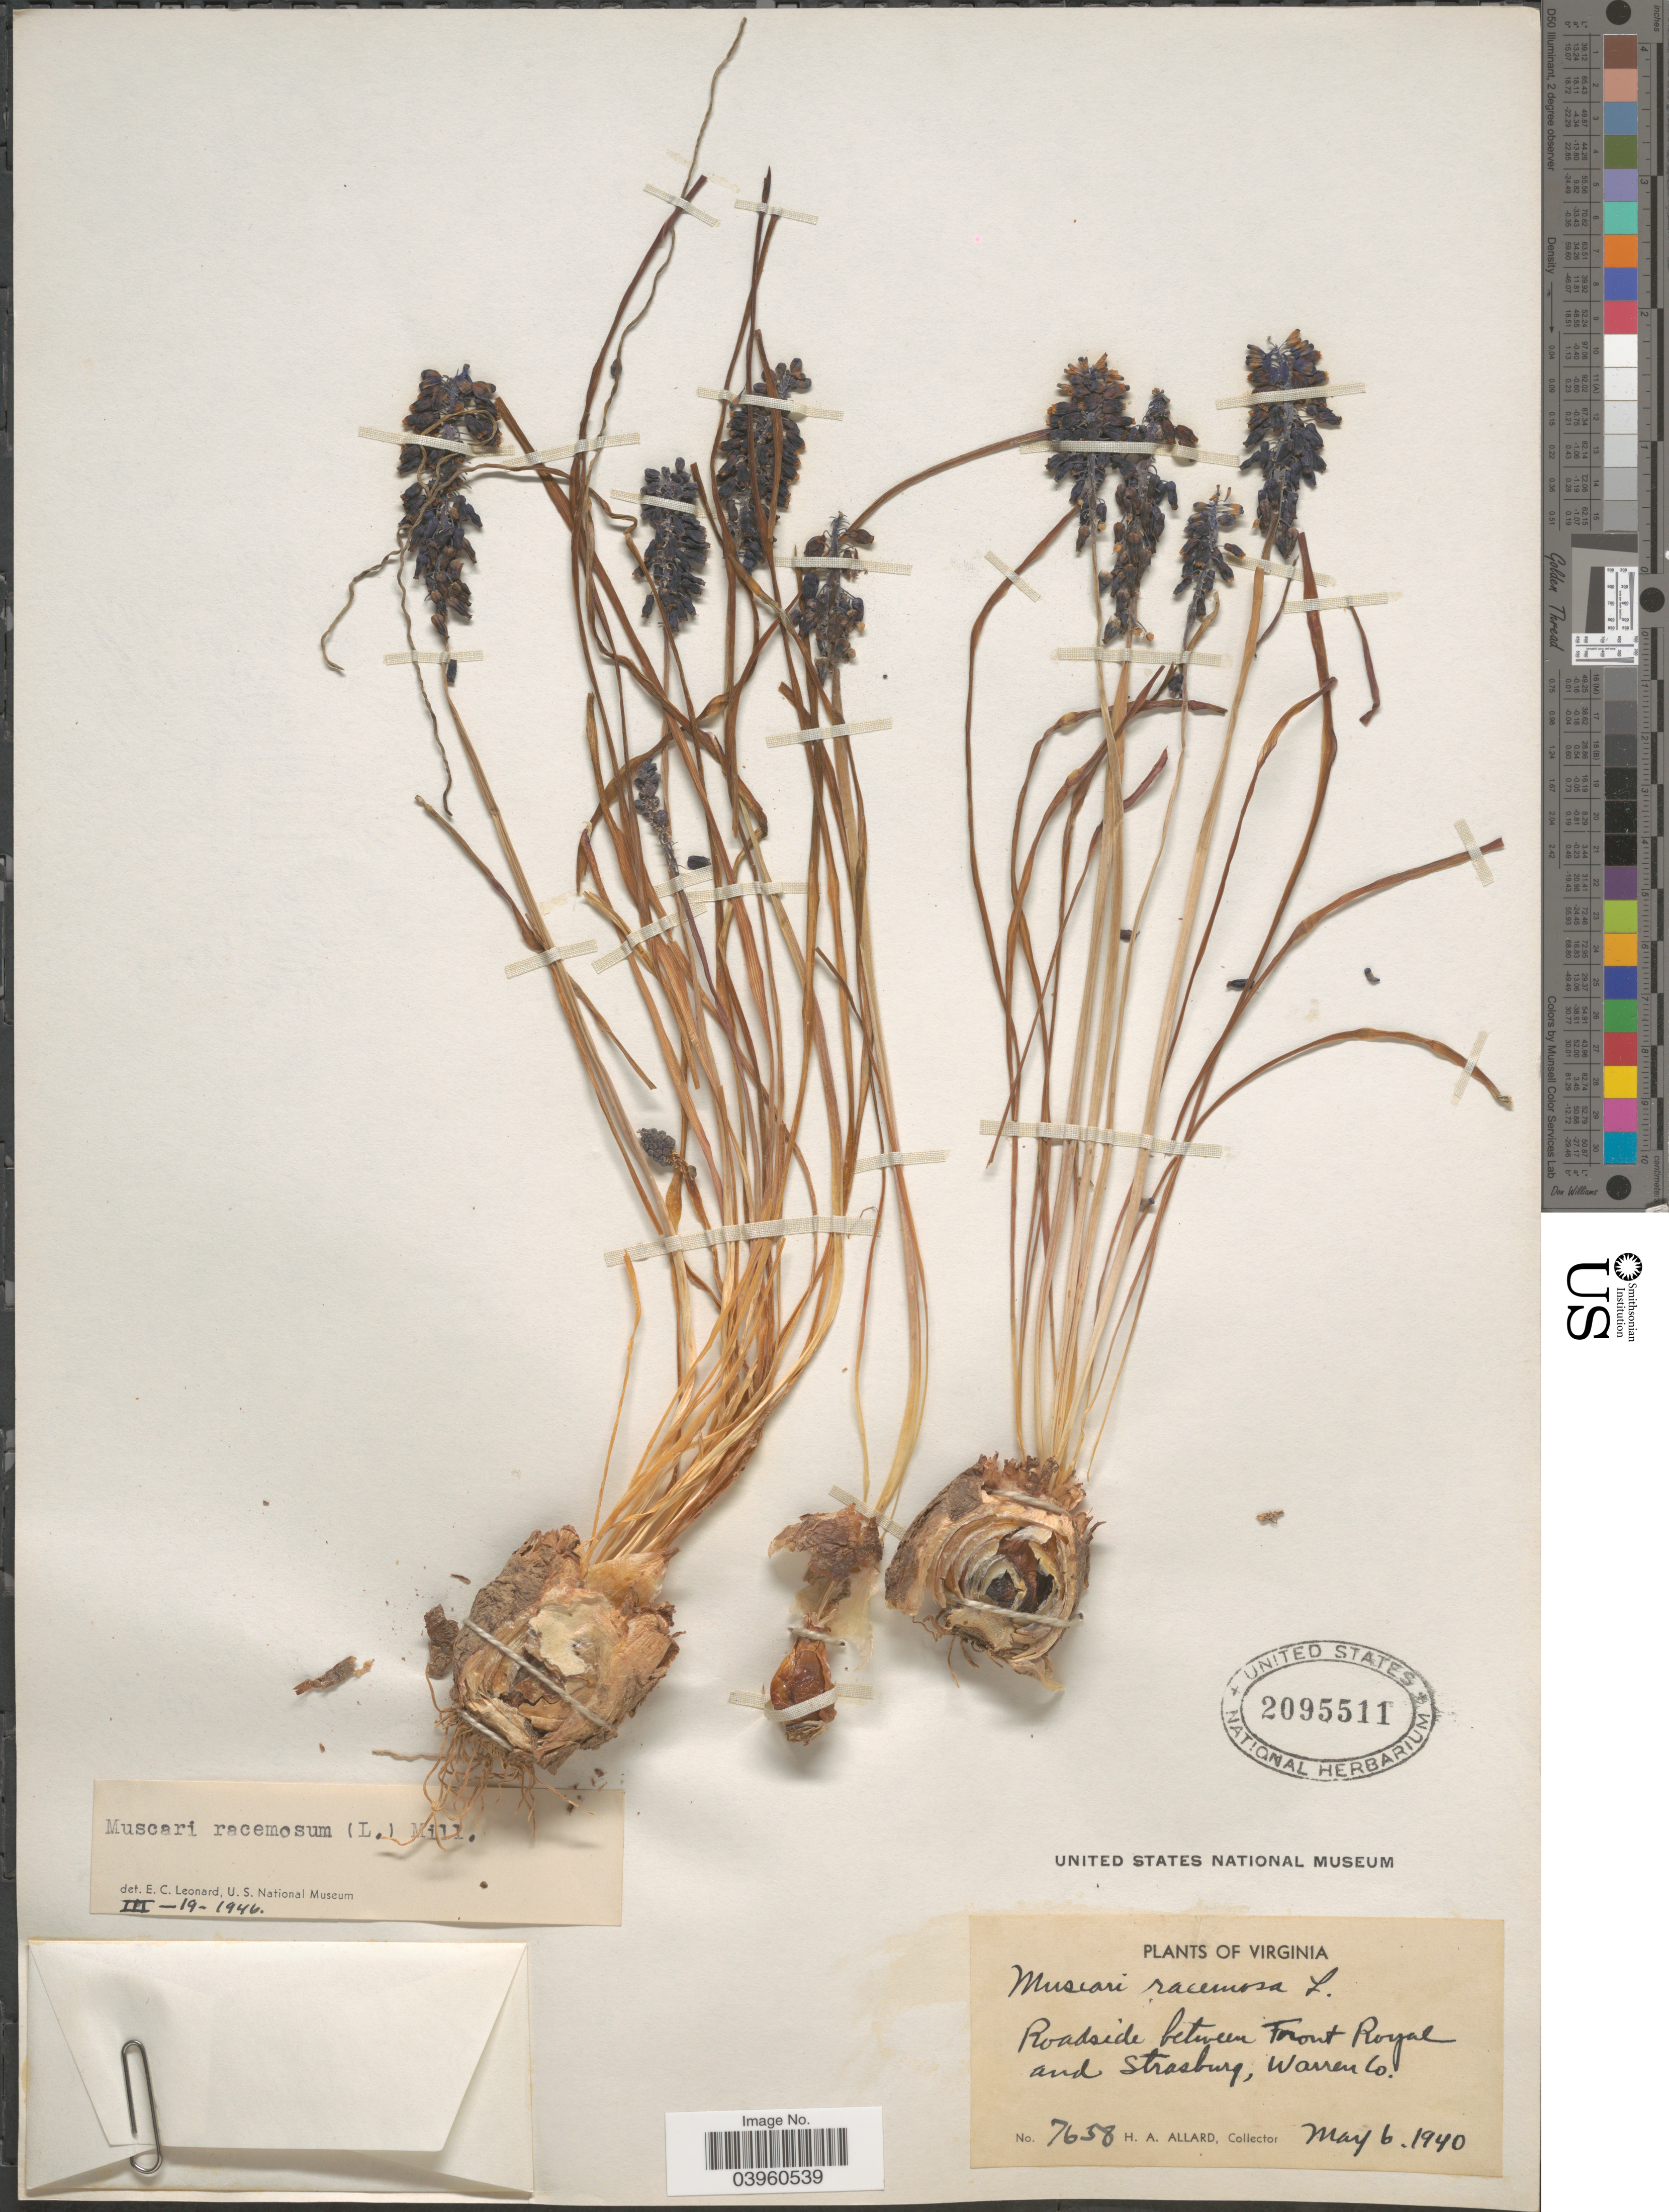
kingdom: Plantae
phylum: Tracheophyta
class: Liliopsida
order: Asparagales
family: Asparagaceae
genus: Muscari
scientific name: Muscari racemosum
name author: (L.) Mill.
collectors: H. A. Allard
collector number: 7658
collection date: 1940-05-06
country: United States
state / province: Virginia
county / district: Warren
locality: Roadside between Front Royal and Strasburg.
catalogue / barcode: US 2095511